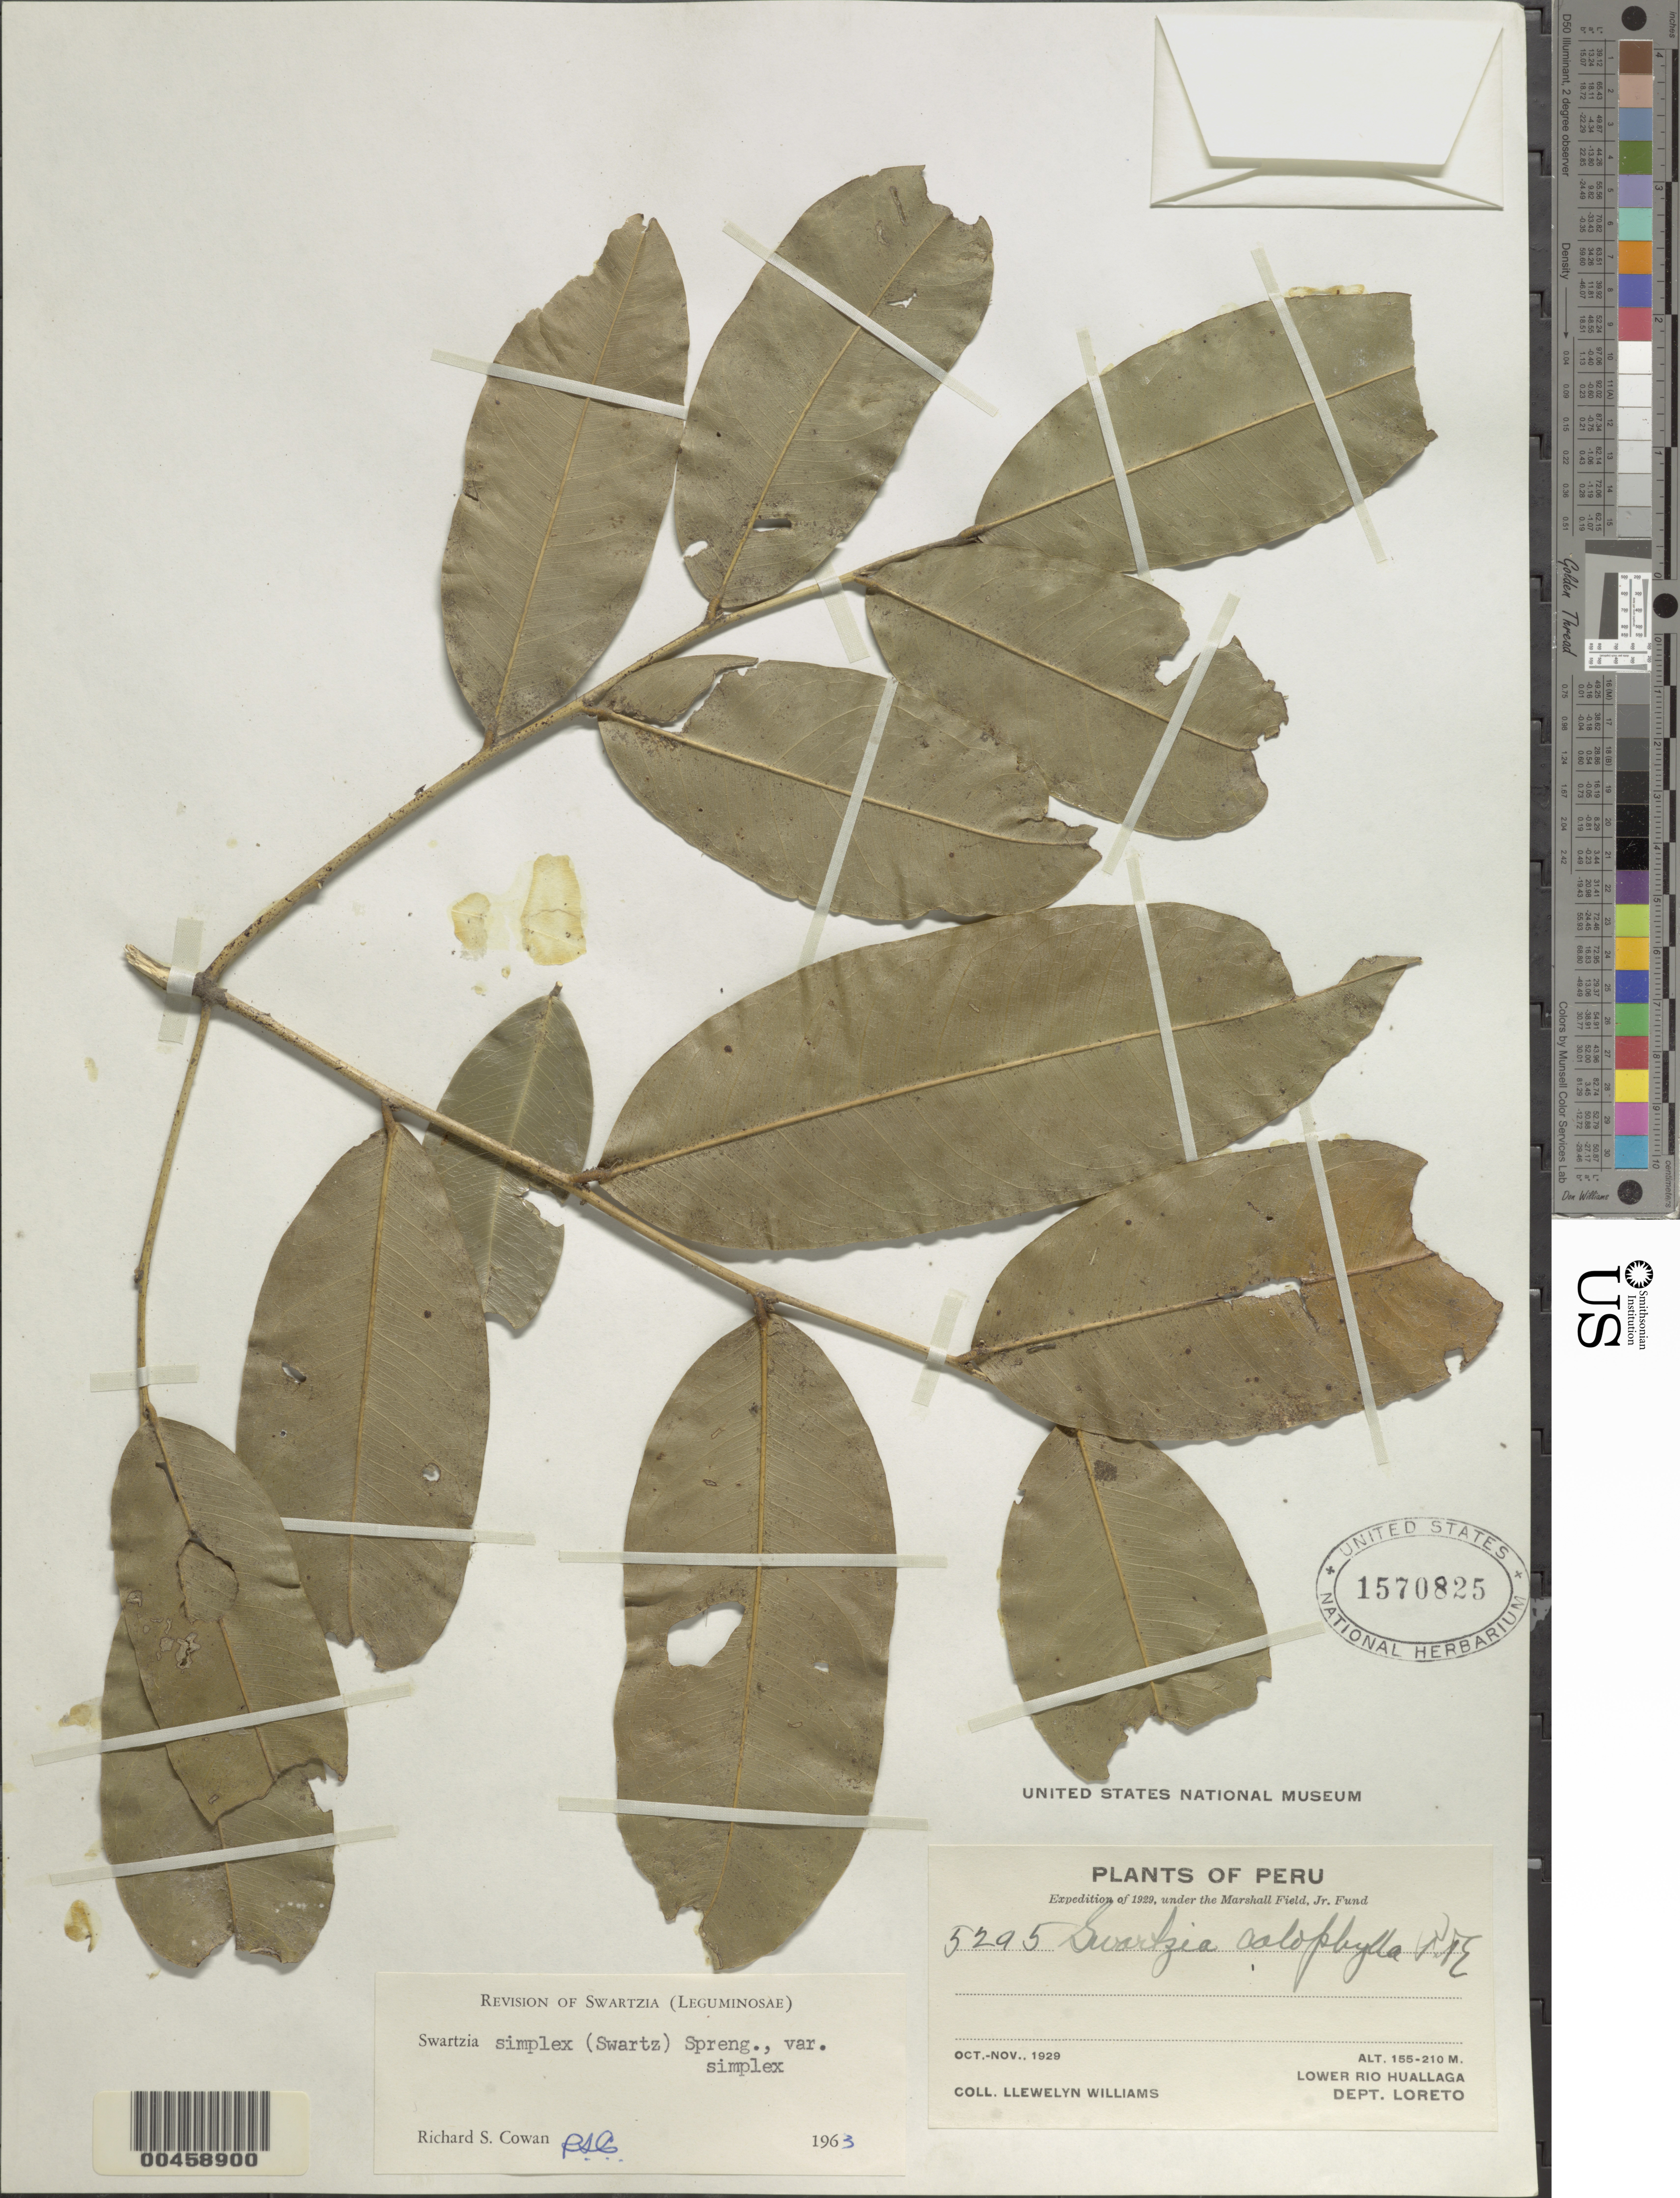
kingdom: Plantae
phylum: Tracheophyta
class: Magnoliopsida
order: Fabales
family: Fabaceae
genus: Swartzia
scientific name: Swartzia simplex var. simplex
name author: (Sw.) Spreng.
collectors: Ll. Williams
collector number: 5295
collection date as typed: Oct 1922 to -- Nov 1922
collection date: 1922-10/1922-11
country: Peru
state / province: Loreto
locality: Lower rio huallaga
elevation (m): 155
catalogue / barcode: US 1570825